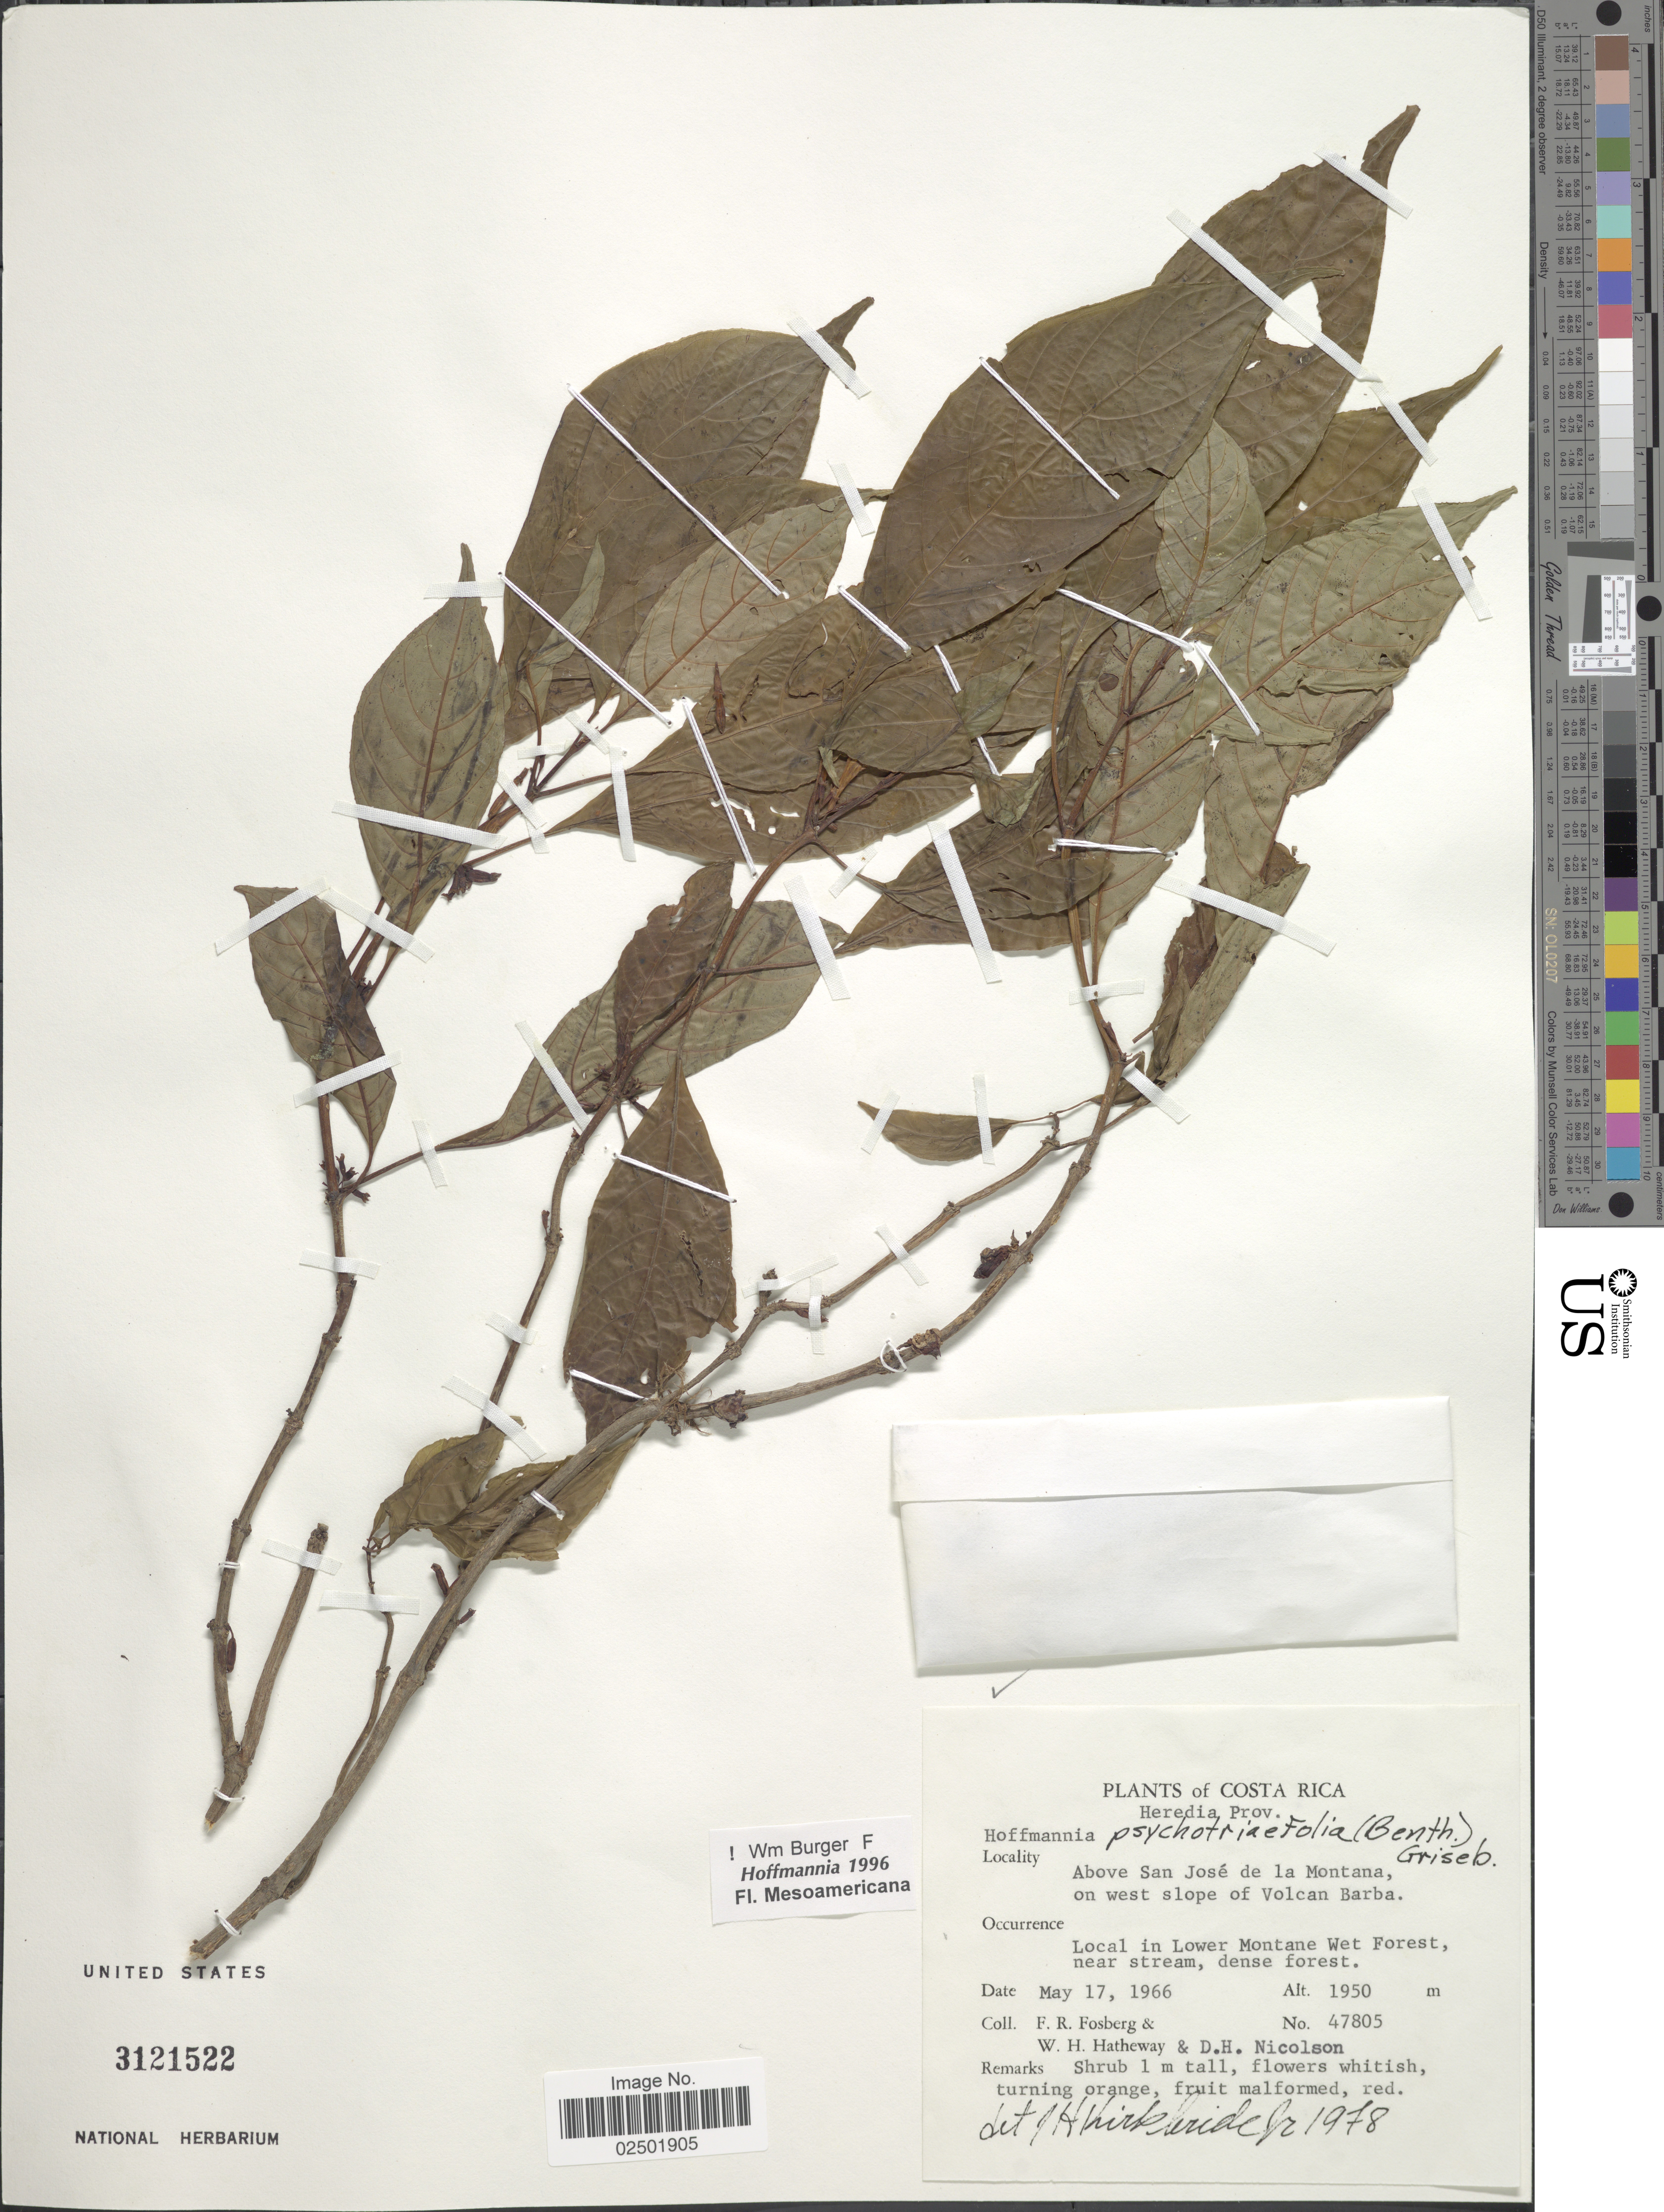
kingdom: Plantae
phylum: Tracheophyta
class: Magnoliopsida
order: Gentianales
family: Rubiaceae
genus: Hoffmannia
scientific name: Hoffmannia psychotriifolia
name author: (Benth.) Griseb.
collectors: F. R. Fosberg, W. H. Hatheway & D. H. Nicolson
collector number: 47805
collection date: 1966-05-17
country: Costa Rica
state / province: Heredia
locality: Above San José de la Montaña, on west slope of Volcan Barba,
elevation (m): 1950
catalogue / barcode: US 3121522